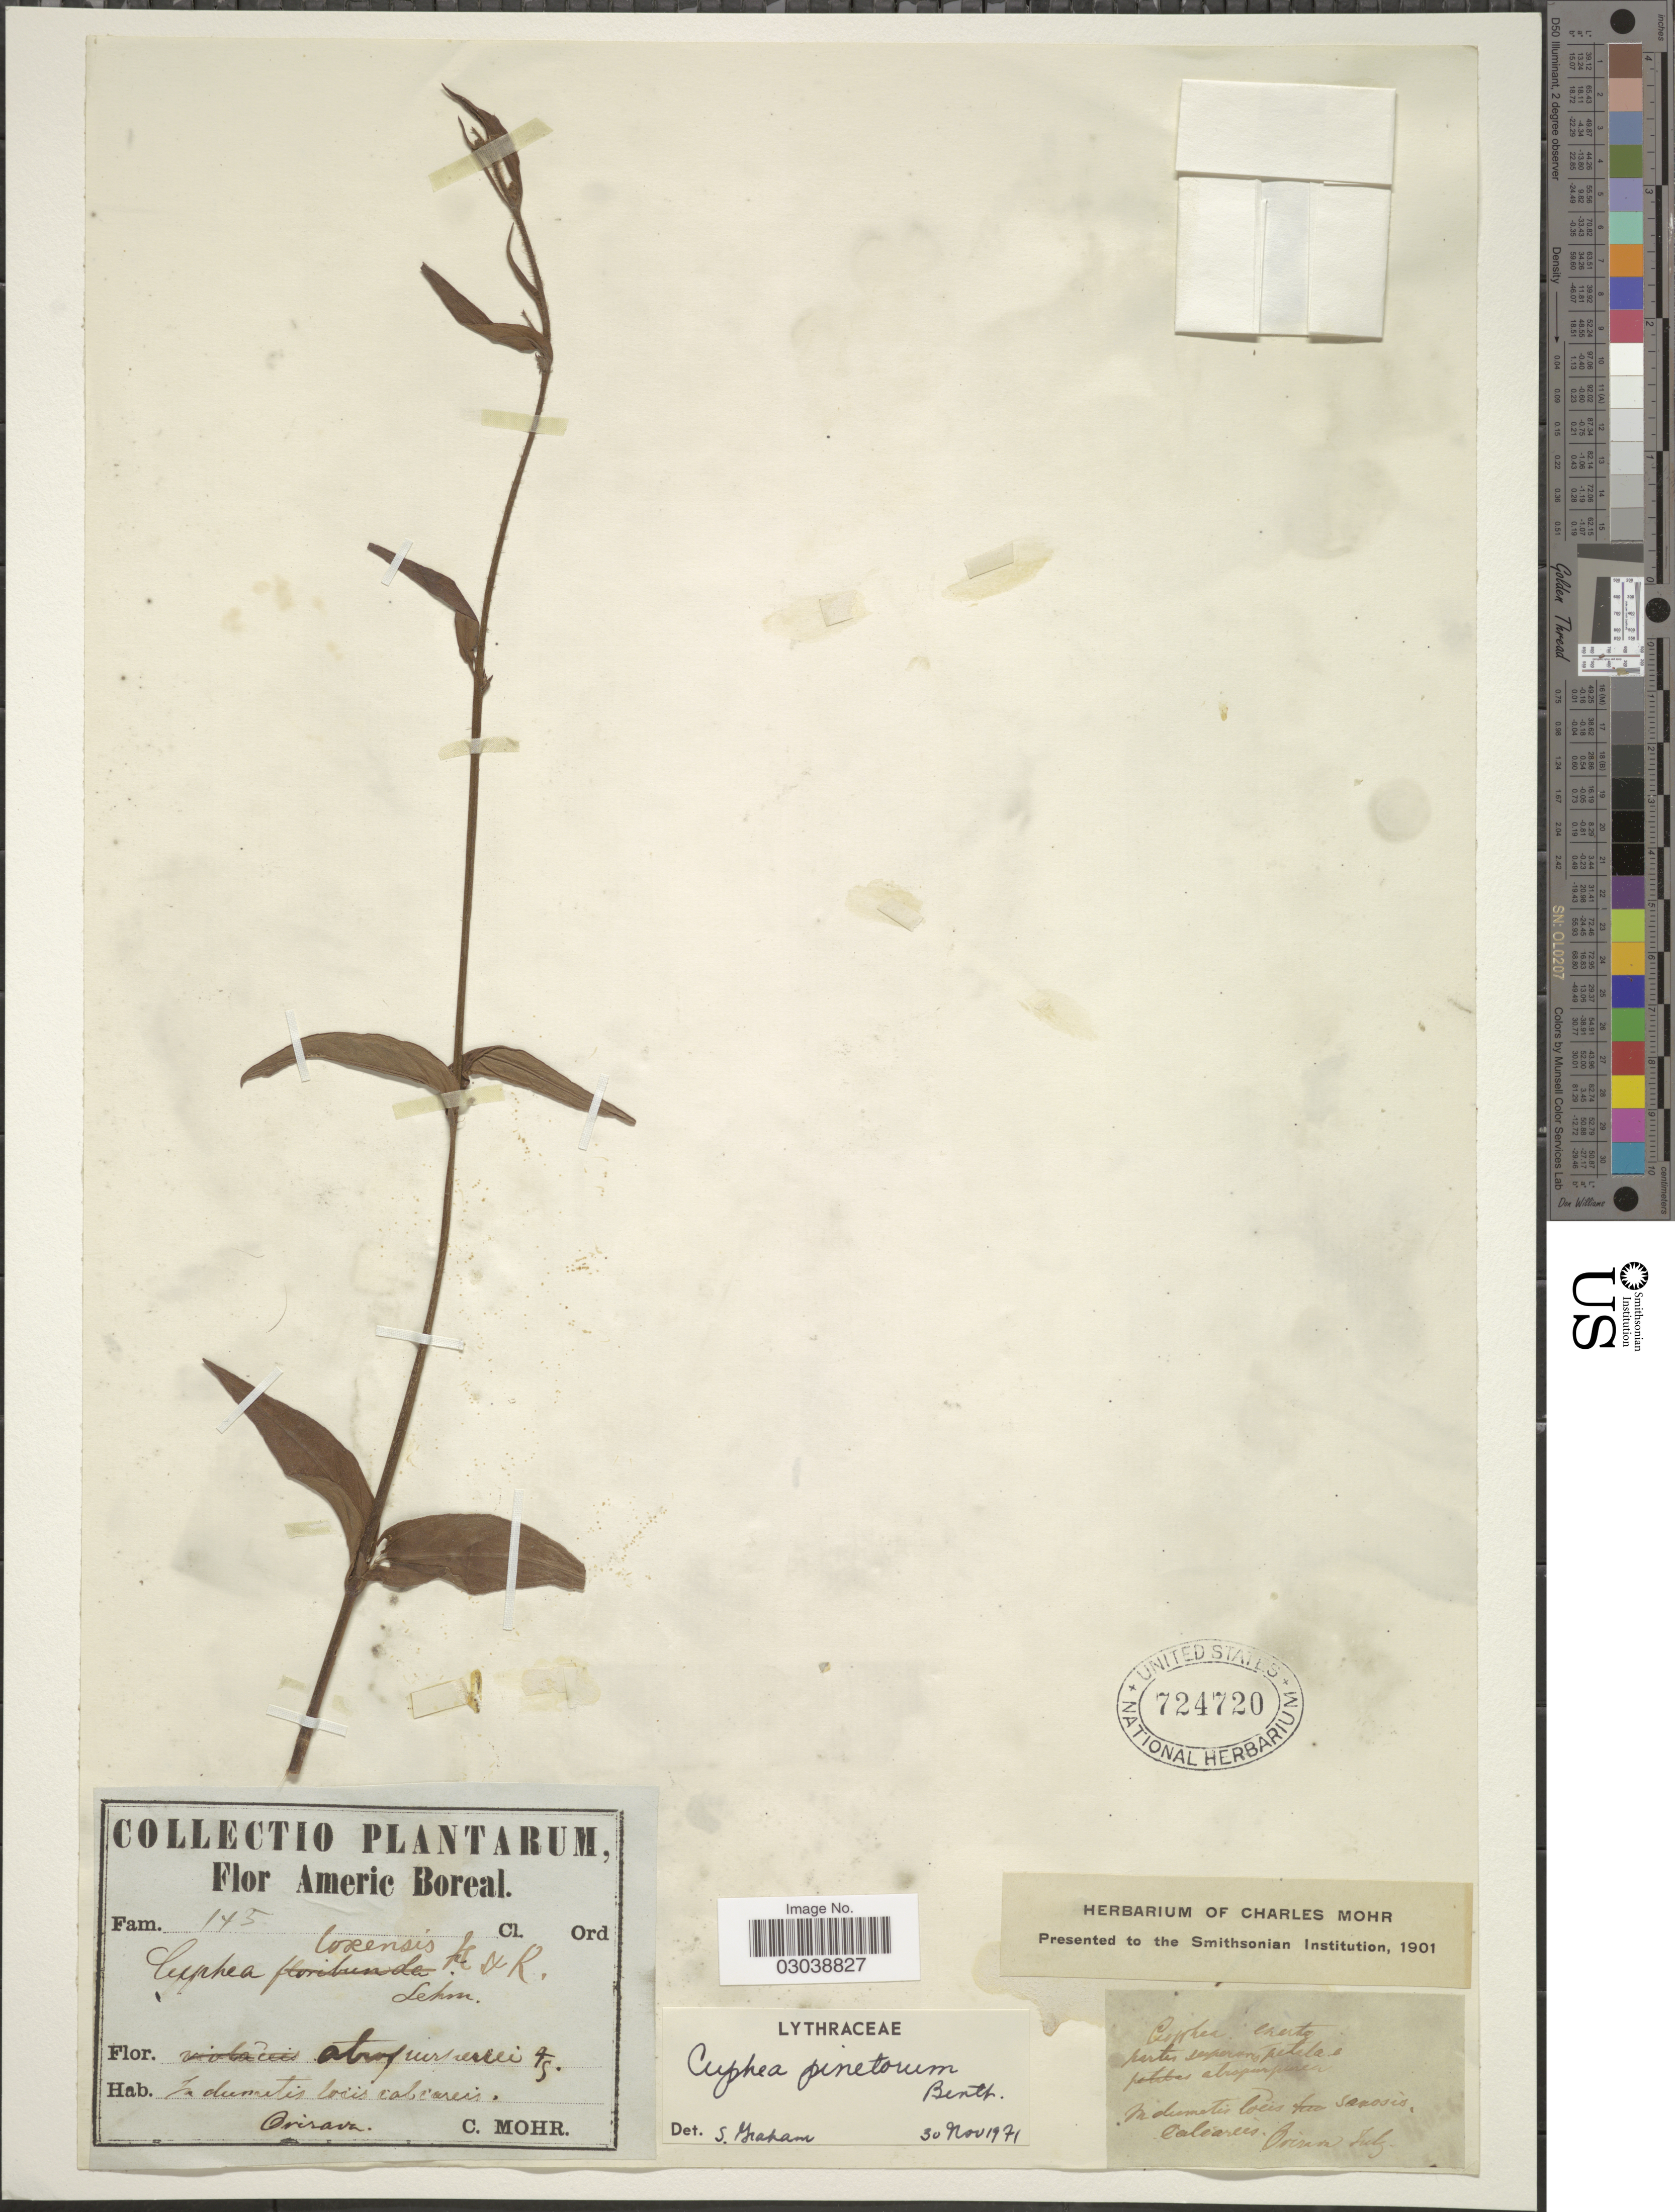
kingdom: Plantae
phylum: Tracheophyta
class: Magnoliopsida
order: Myrtales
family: Lythraceae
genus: Cuphea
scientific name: Cuphea pinetorum Benth.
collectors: C. T. Mohr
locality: Americ Boreal. In dumetis locis calcareis.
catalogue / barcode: US 724720